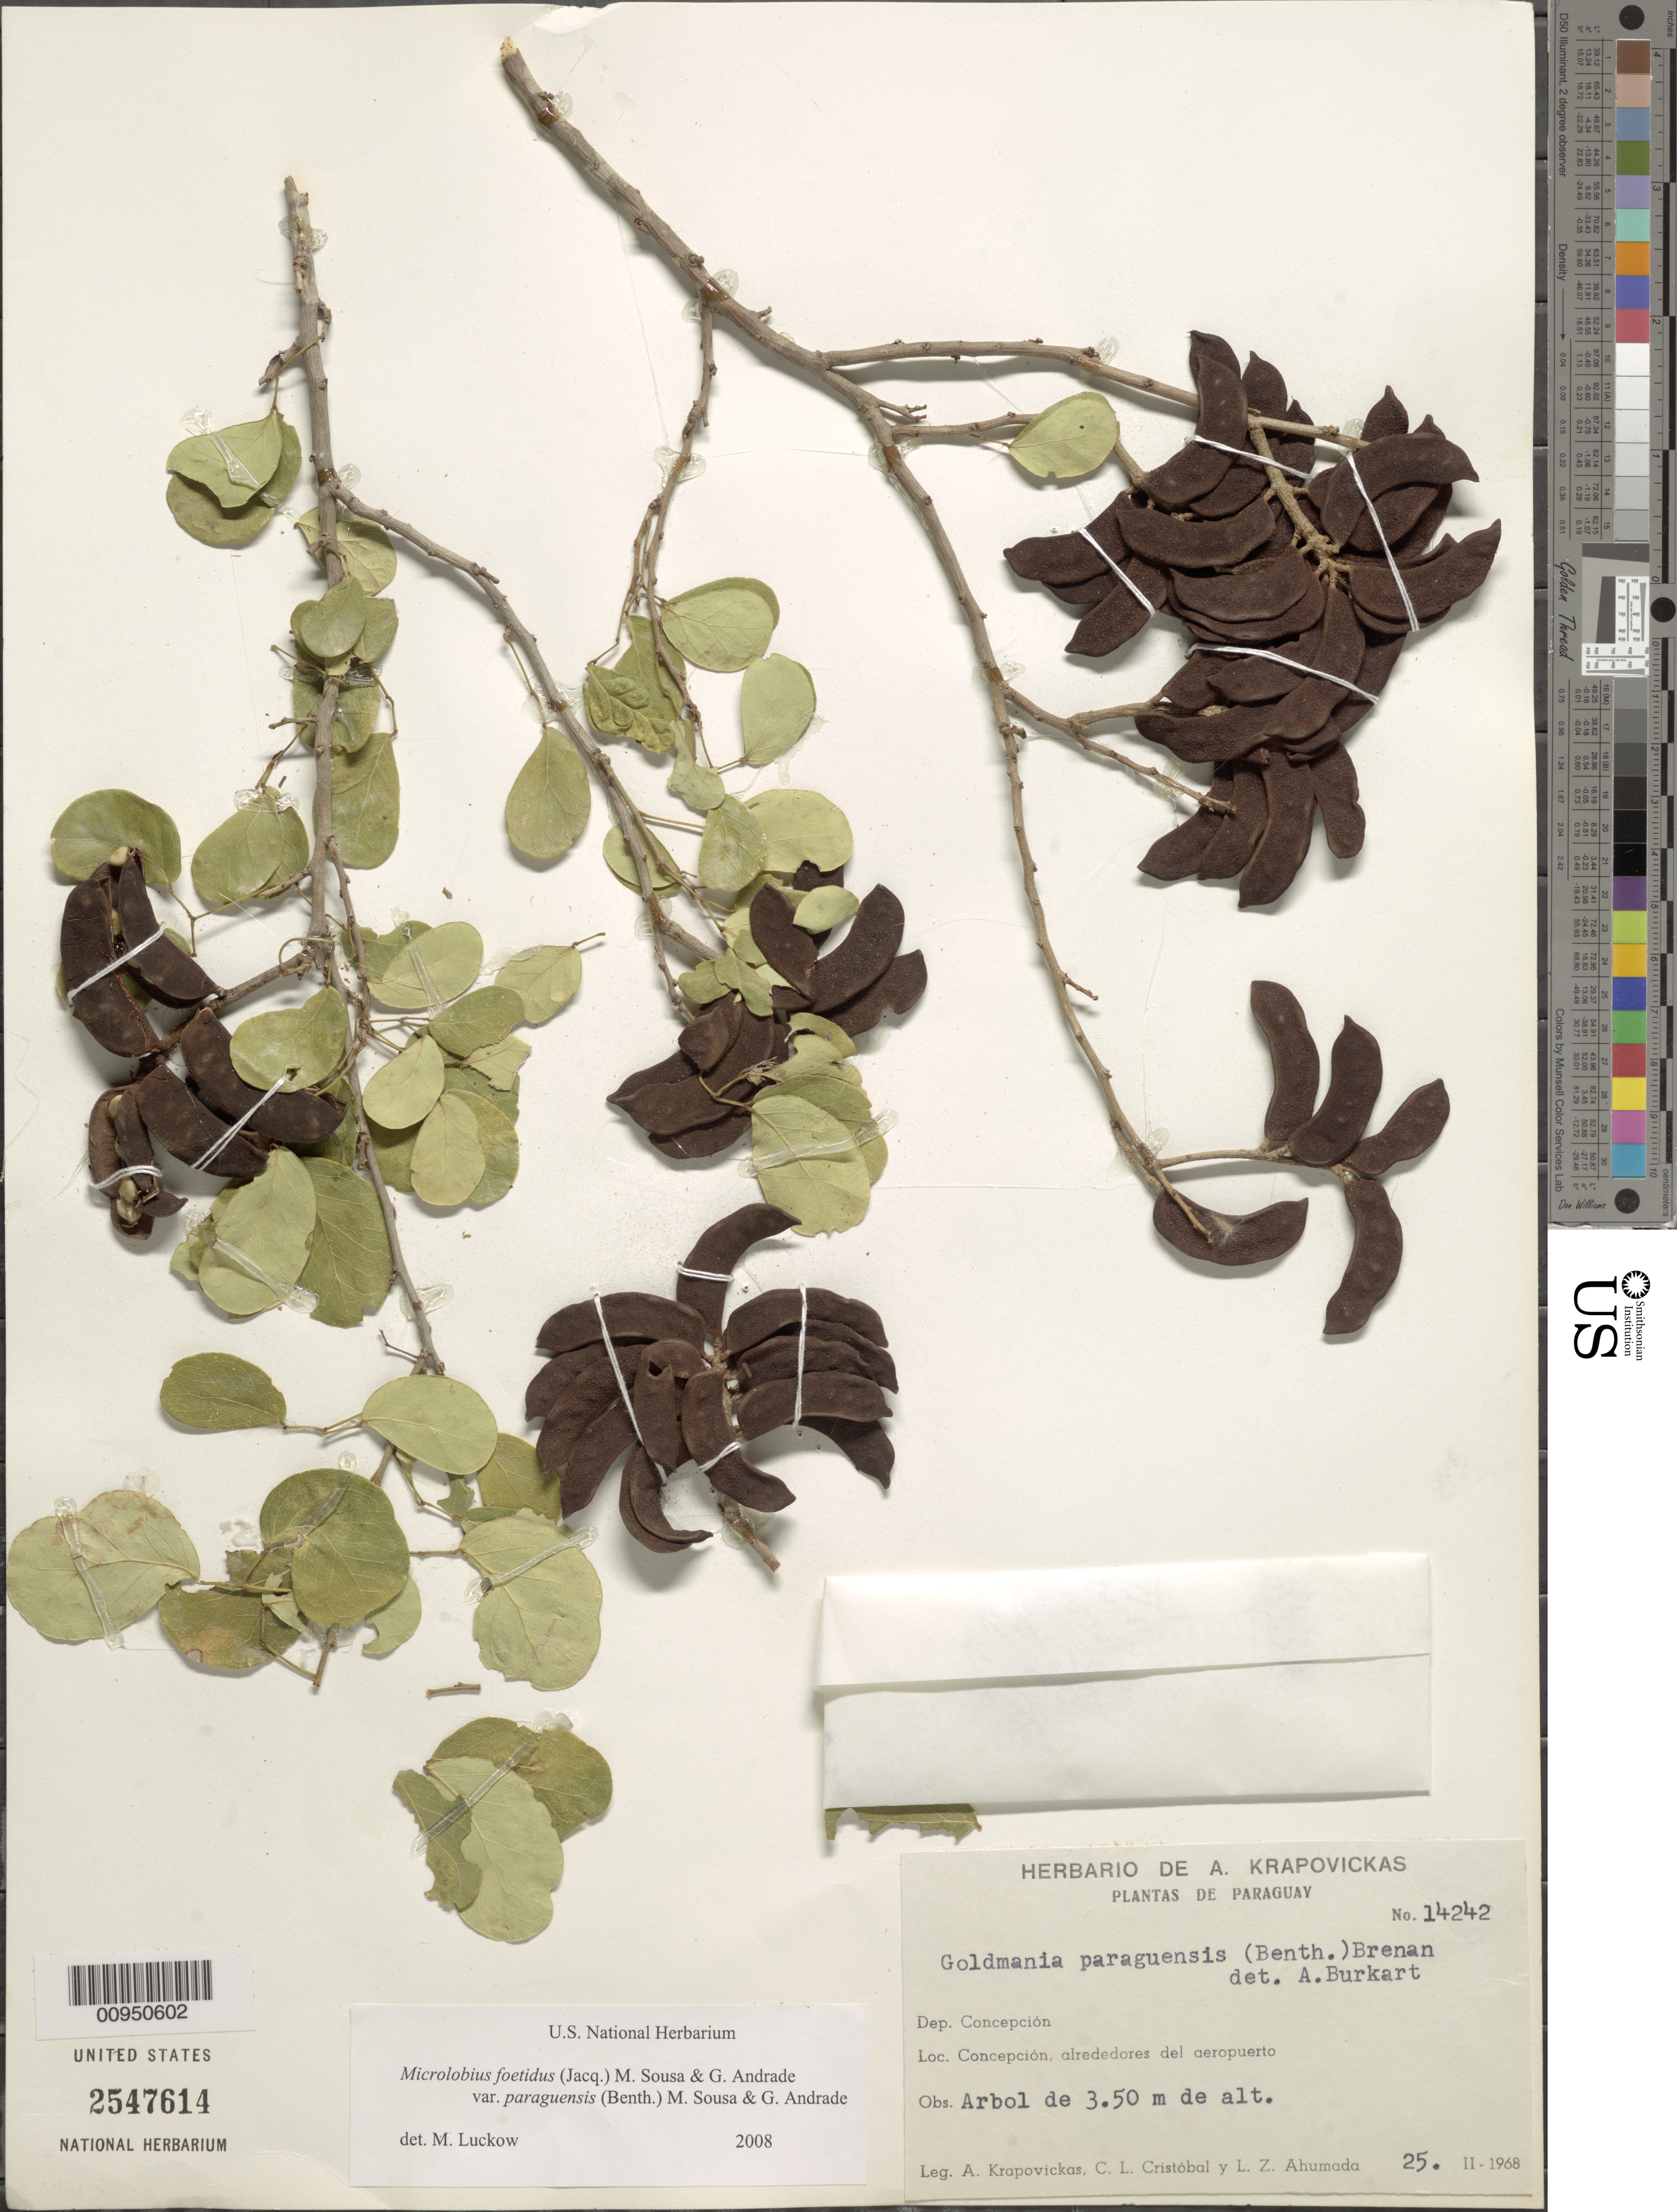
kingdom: Plantae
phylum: Tracheophyta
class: Magnoliopsida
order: Fabales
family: Fabaceae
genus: Microlobius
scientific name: Microlobius foetidus subsp. paraguensis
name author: (Benth.) M. Sousa & G. Andrade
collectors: A. Krapovickas, C. L. Cristóbal & L. Z. Ahumada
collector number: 14242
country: Paraguay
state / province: Concepción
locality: Concepcion, Alrededores del Aeropuerto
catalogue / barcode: US 2547614